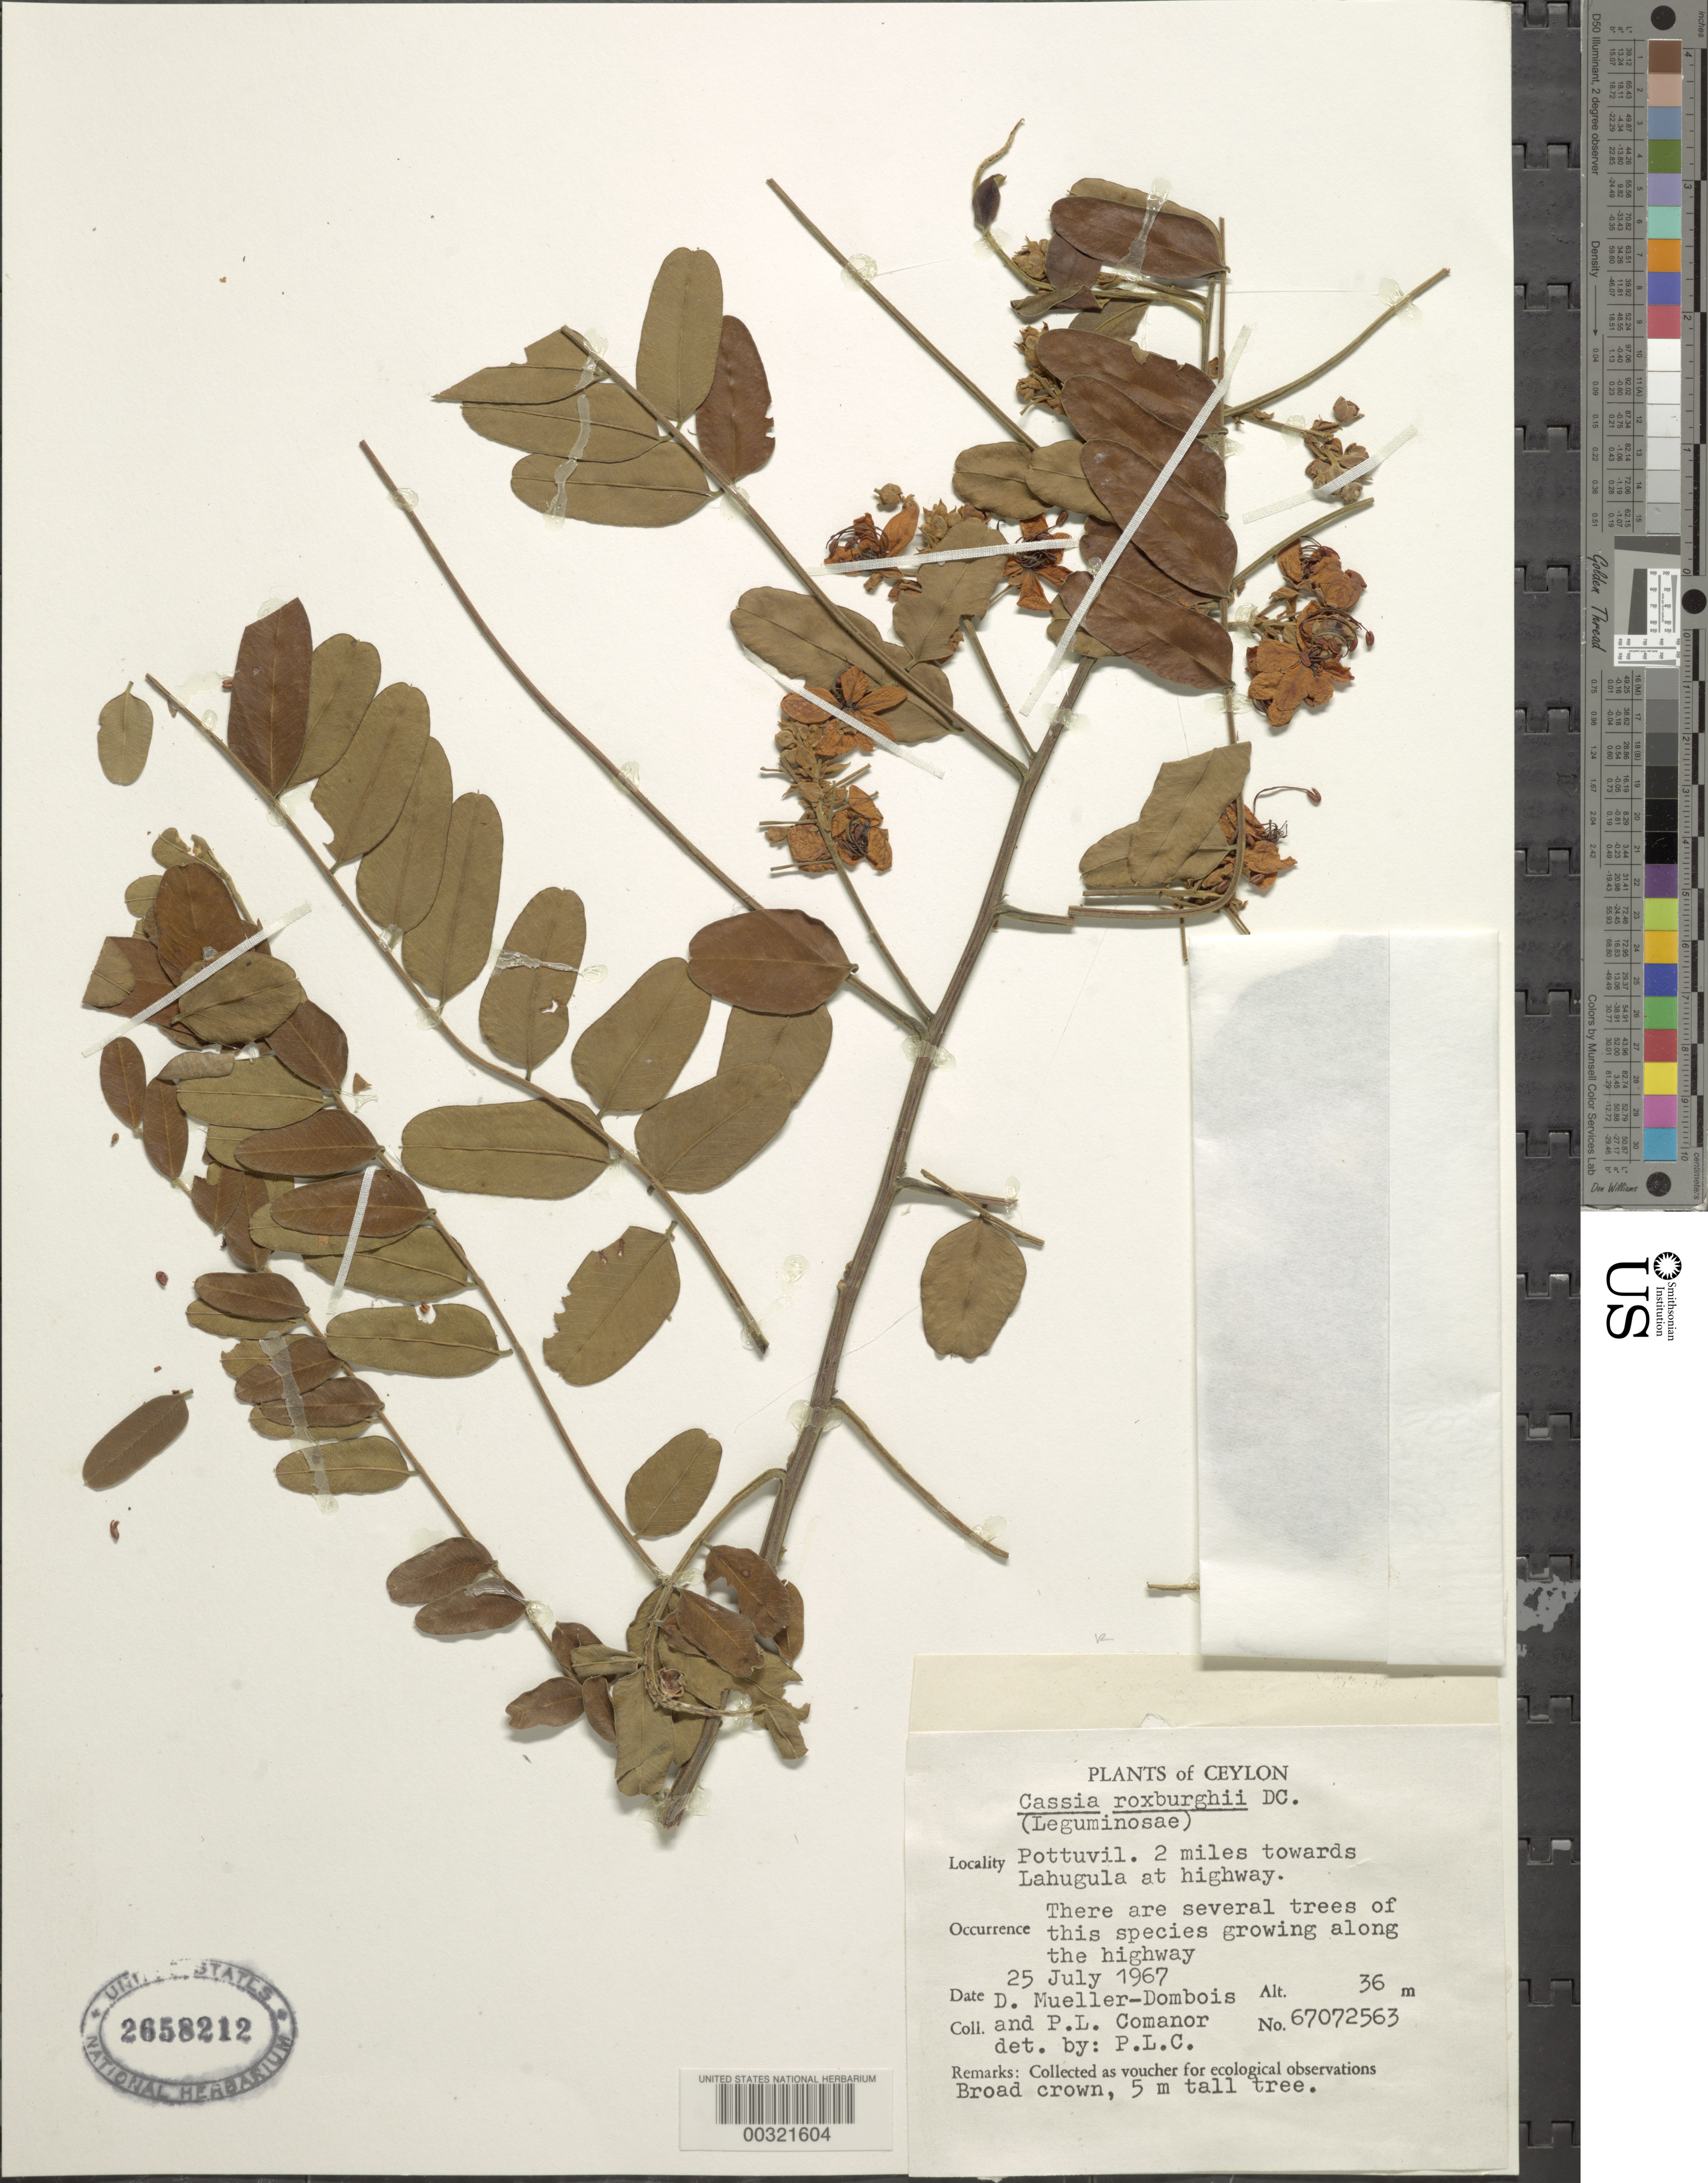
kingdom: Plantae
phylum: Tracheophyta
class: Magnoliopsida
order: Fabales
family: Fabaceae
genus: Cassia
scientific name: Cassia roxburghii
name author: Steud.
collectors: D. Mueller-Dombois & P. Comanor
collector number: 67072563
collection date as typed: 25 Jul 1967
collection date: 1967-07-25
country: Sri Lanka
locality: Pottuvil. 2 mi towards lahugula at highway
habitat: Along the highway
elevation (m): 36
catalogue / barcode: US 2658212